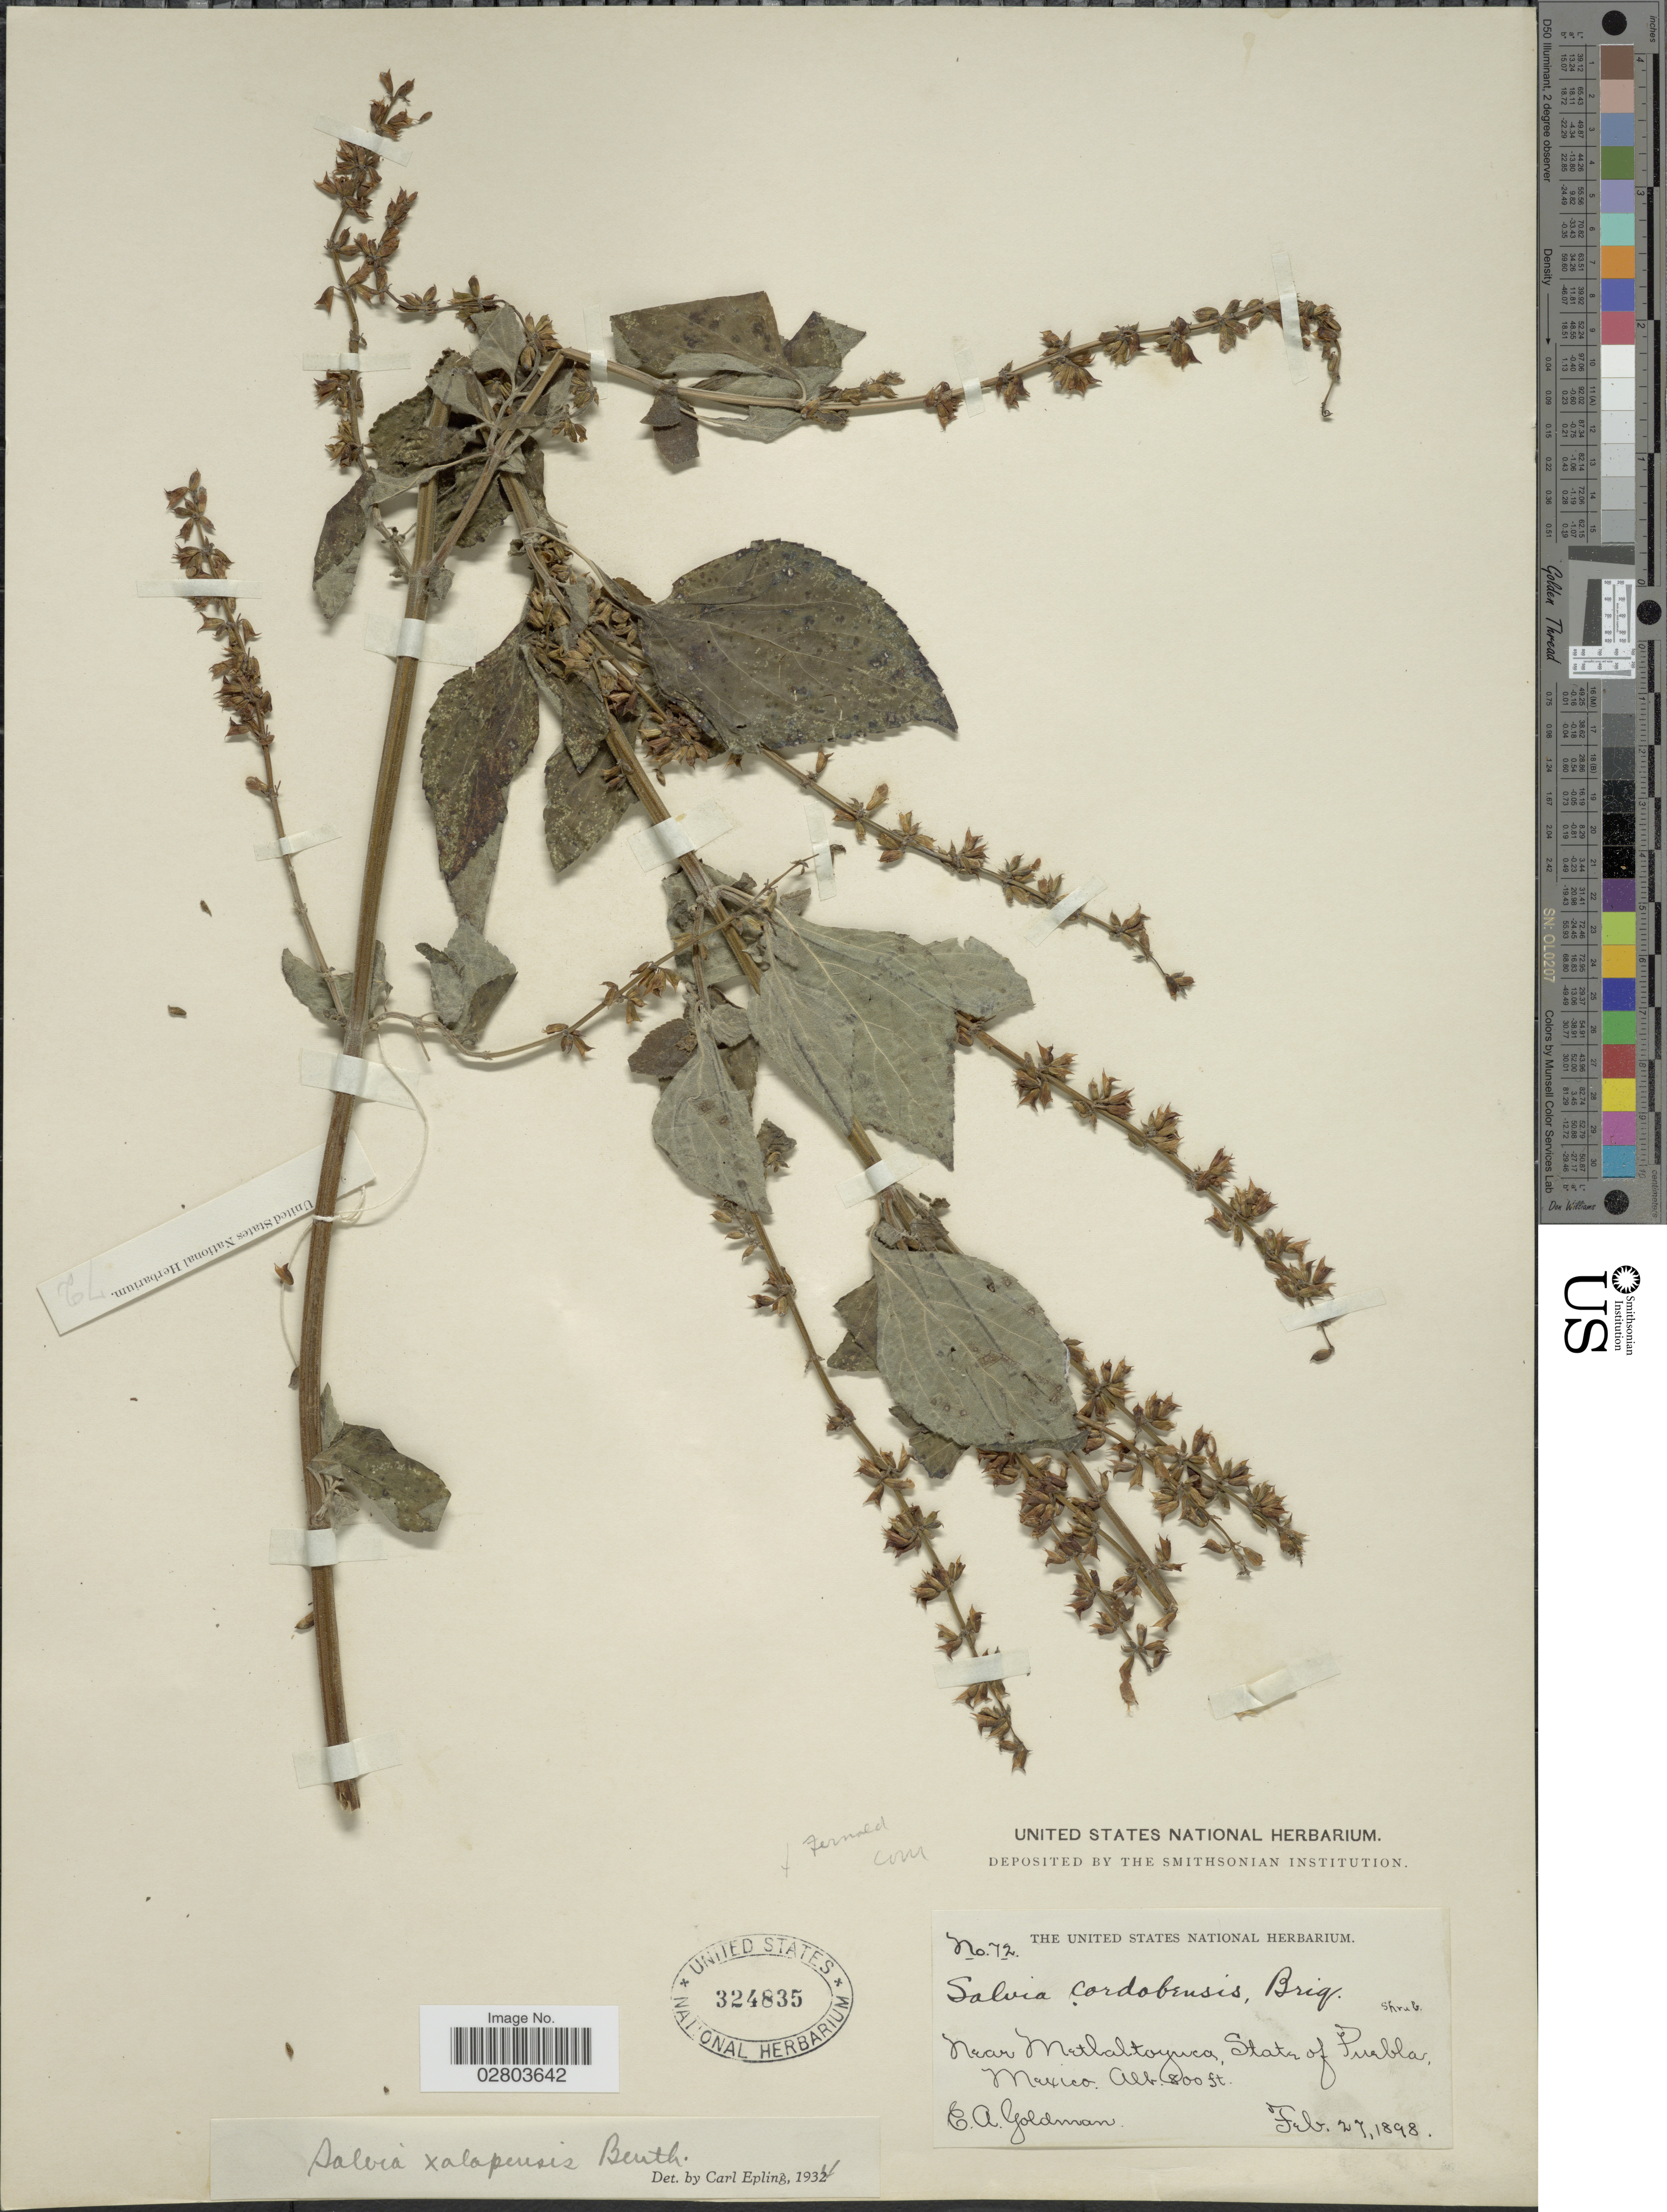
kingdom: Plantae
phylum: Tracheophyta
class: Magnoliopsida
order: Lamiales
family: Lamiaceae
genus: Salvia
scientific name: Salvia xalapensis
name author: Benth.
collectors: E. A. Goldman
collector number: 72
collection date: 1898-02-27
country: Mexico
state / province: Puebla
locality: Near Metlaltoyuca.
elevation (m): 244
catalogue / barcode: US 324835